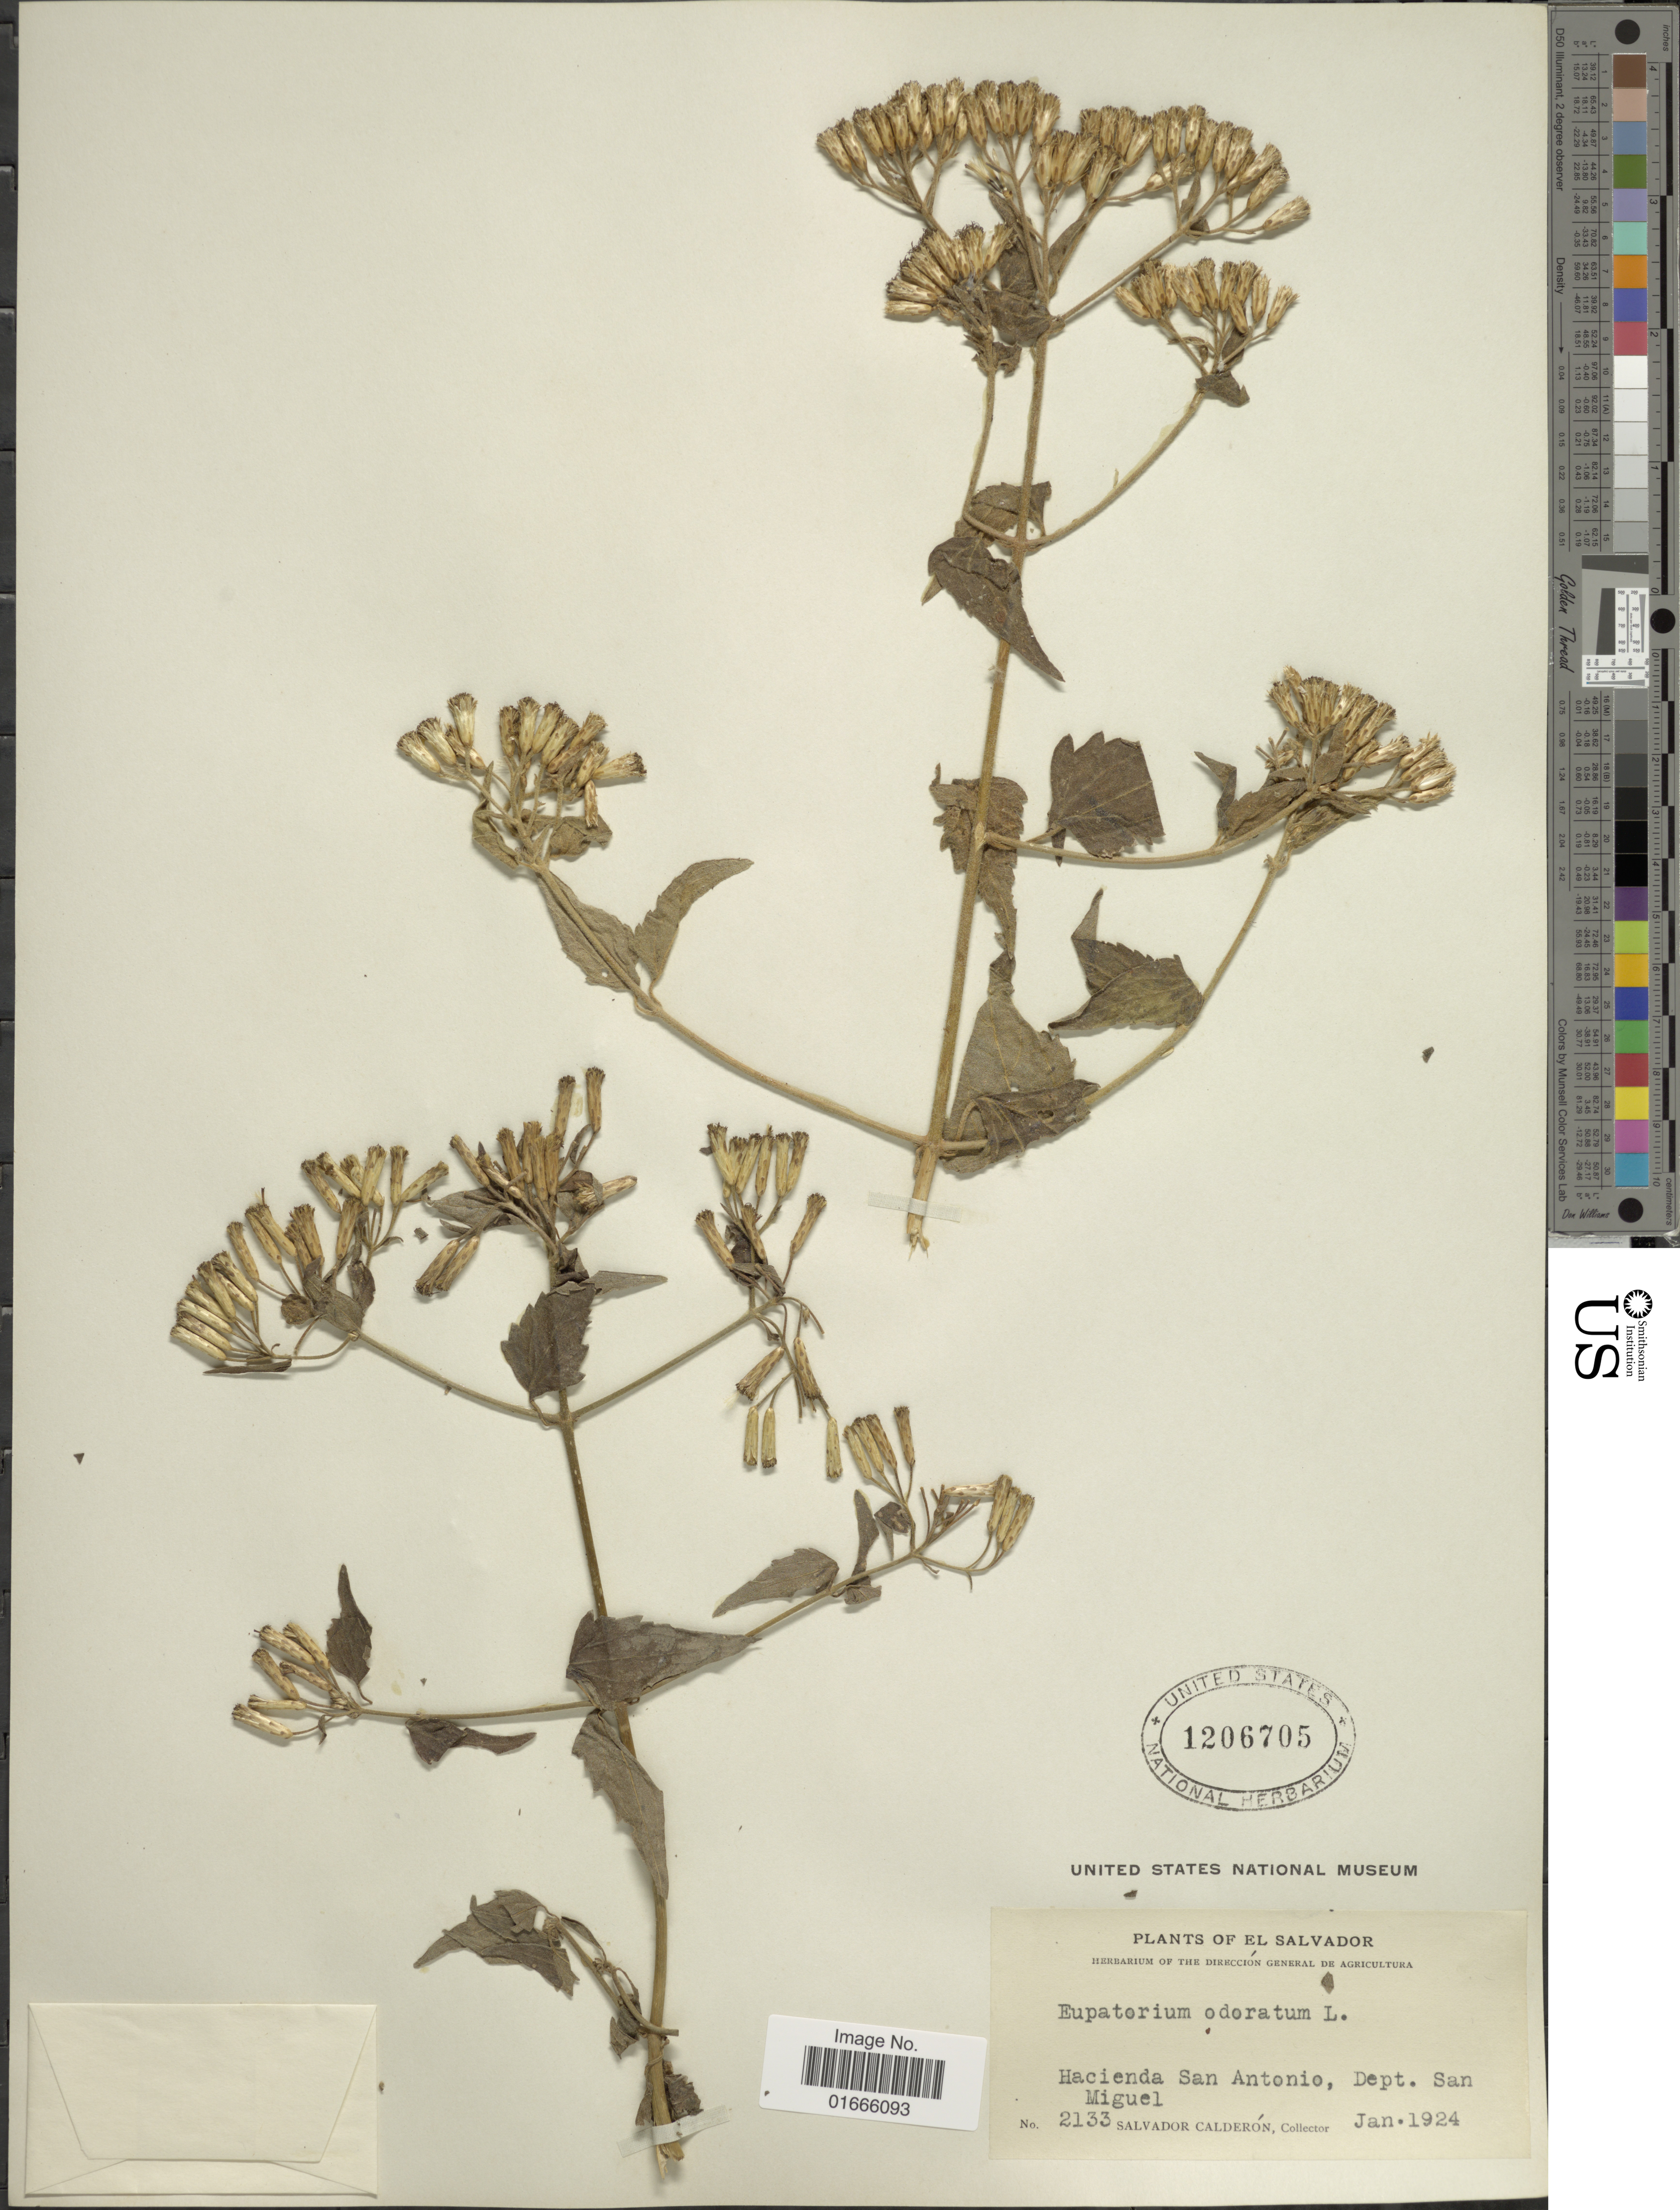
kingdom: Plantae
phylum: Tracheophyta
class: Magnoliopsida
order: Asterales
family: Asteraceae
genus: Chromolaena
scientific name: Chromolaena odorata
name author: (L.) R.M. King & H. Rob.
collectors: S. Calderón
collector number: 2133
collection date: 1924-01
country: El Salvador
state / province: San Miguel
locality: Hacienda San Antonio, Dept. San Miguel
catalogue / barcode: US 1206705